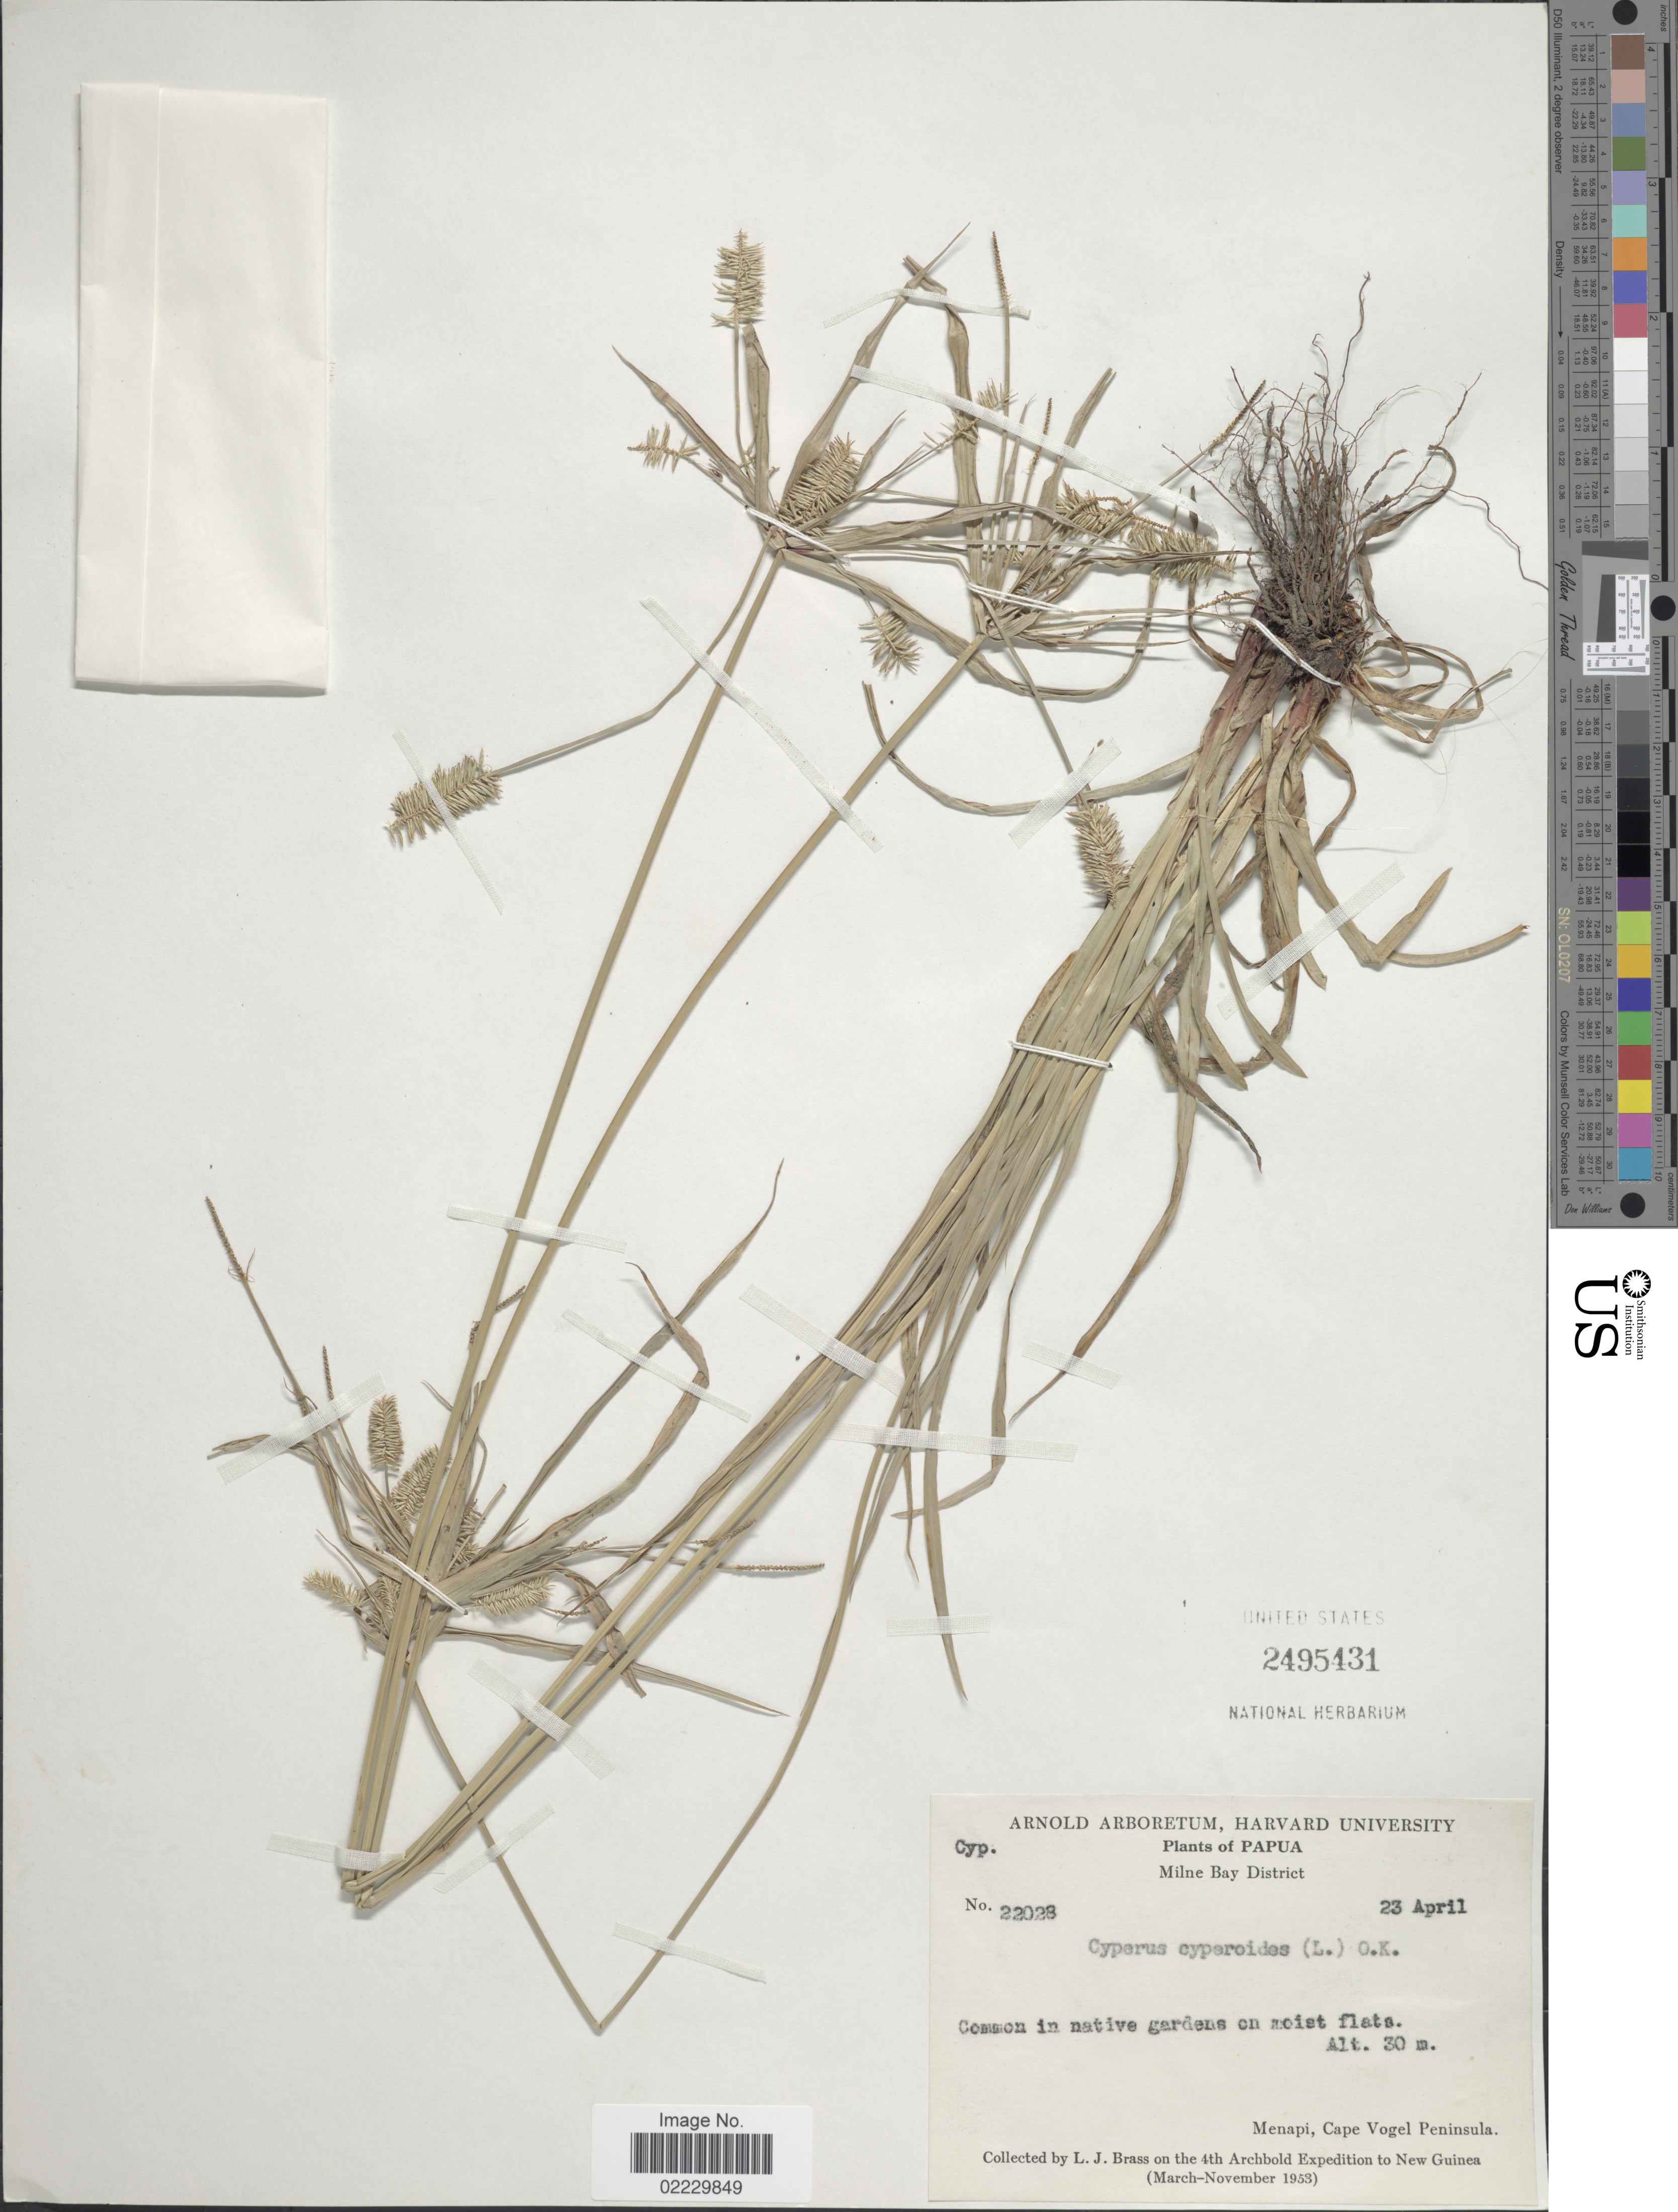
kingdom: Plantae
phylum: Tracheophyta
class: Liliopsida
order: Poales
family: Cyperaceae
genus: Cyperus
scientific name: Cyperus cyperoides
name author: (L.) Kuntze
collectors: L. J. Brass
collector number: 22023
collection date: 1953-04-23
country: Papua New Guinea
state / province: Milne Bay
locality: Papua, Milne Bay District. Menapi, Cape Vogel Peninsula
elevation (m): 30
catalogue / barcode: US 2495431